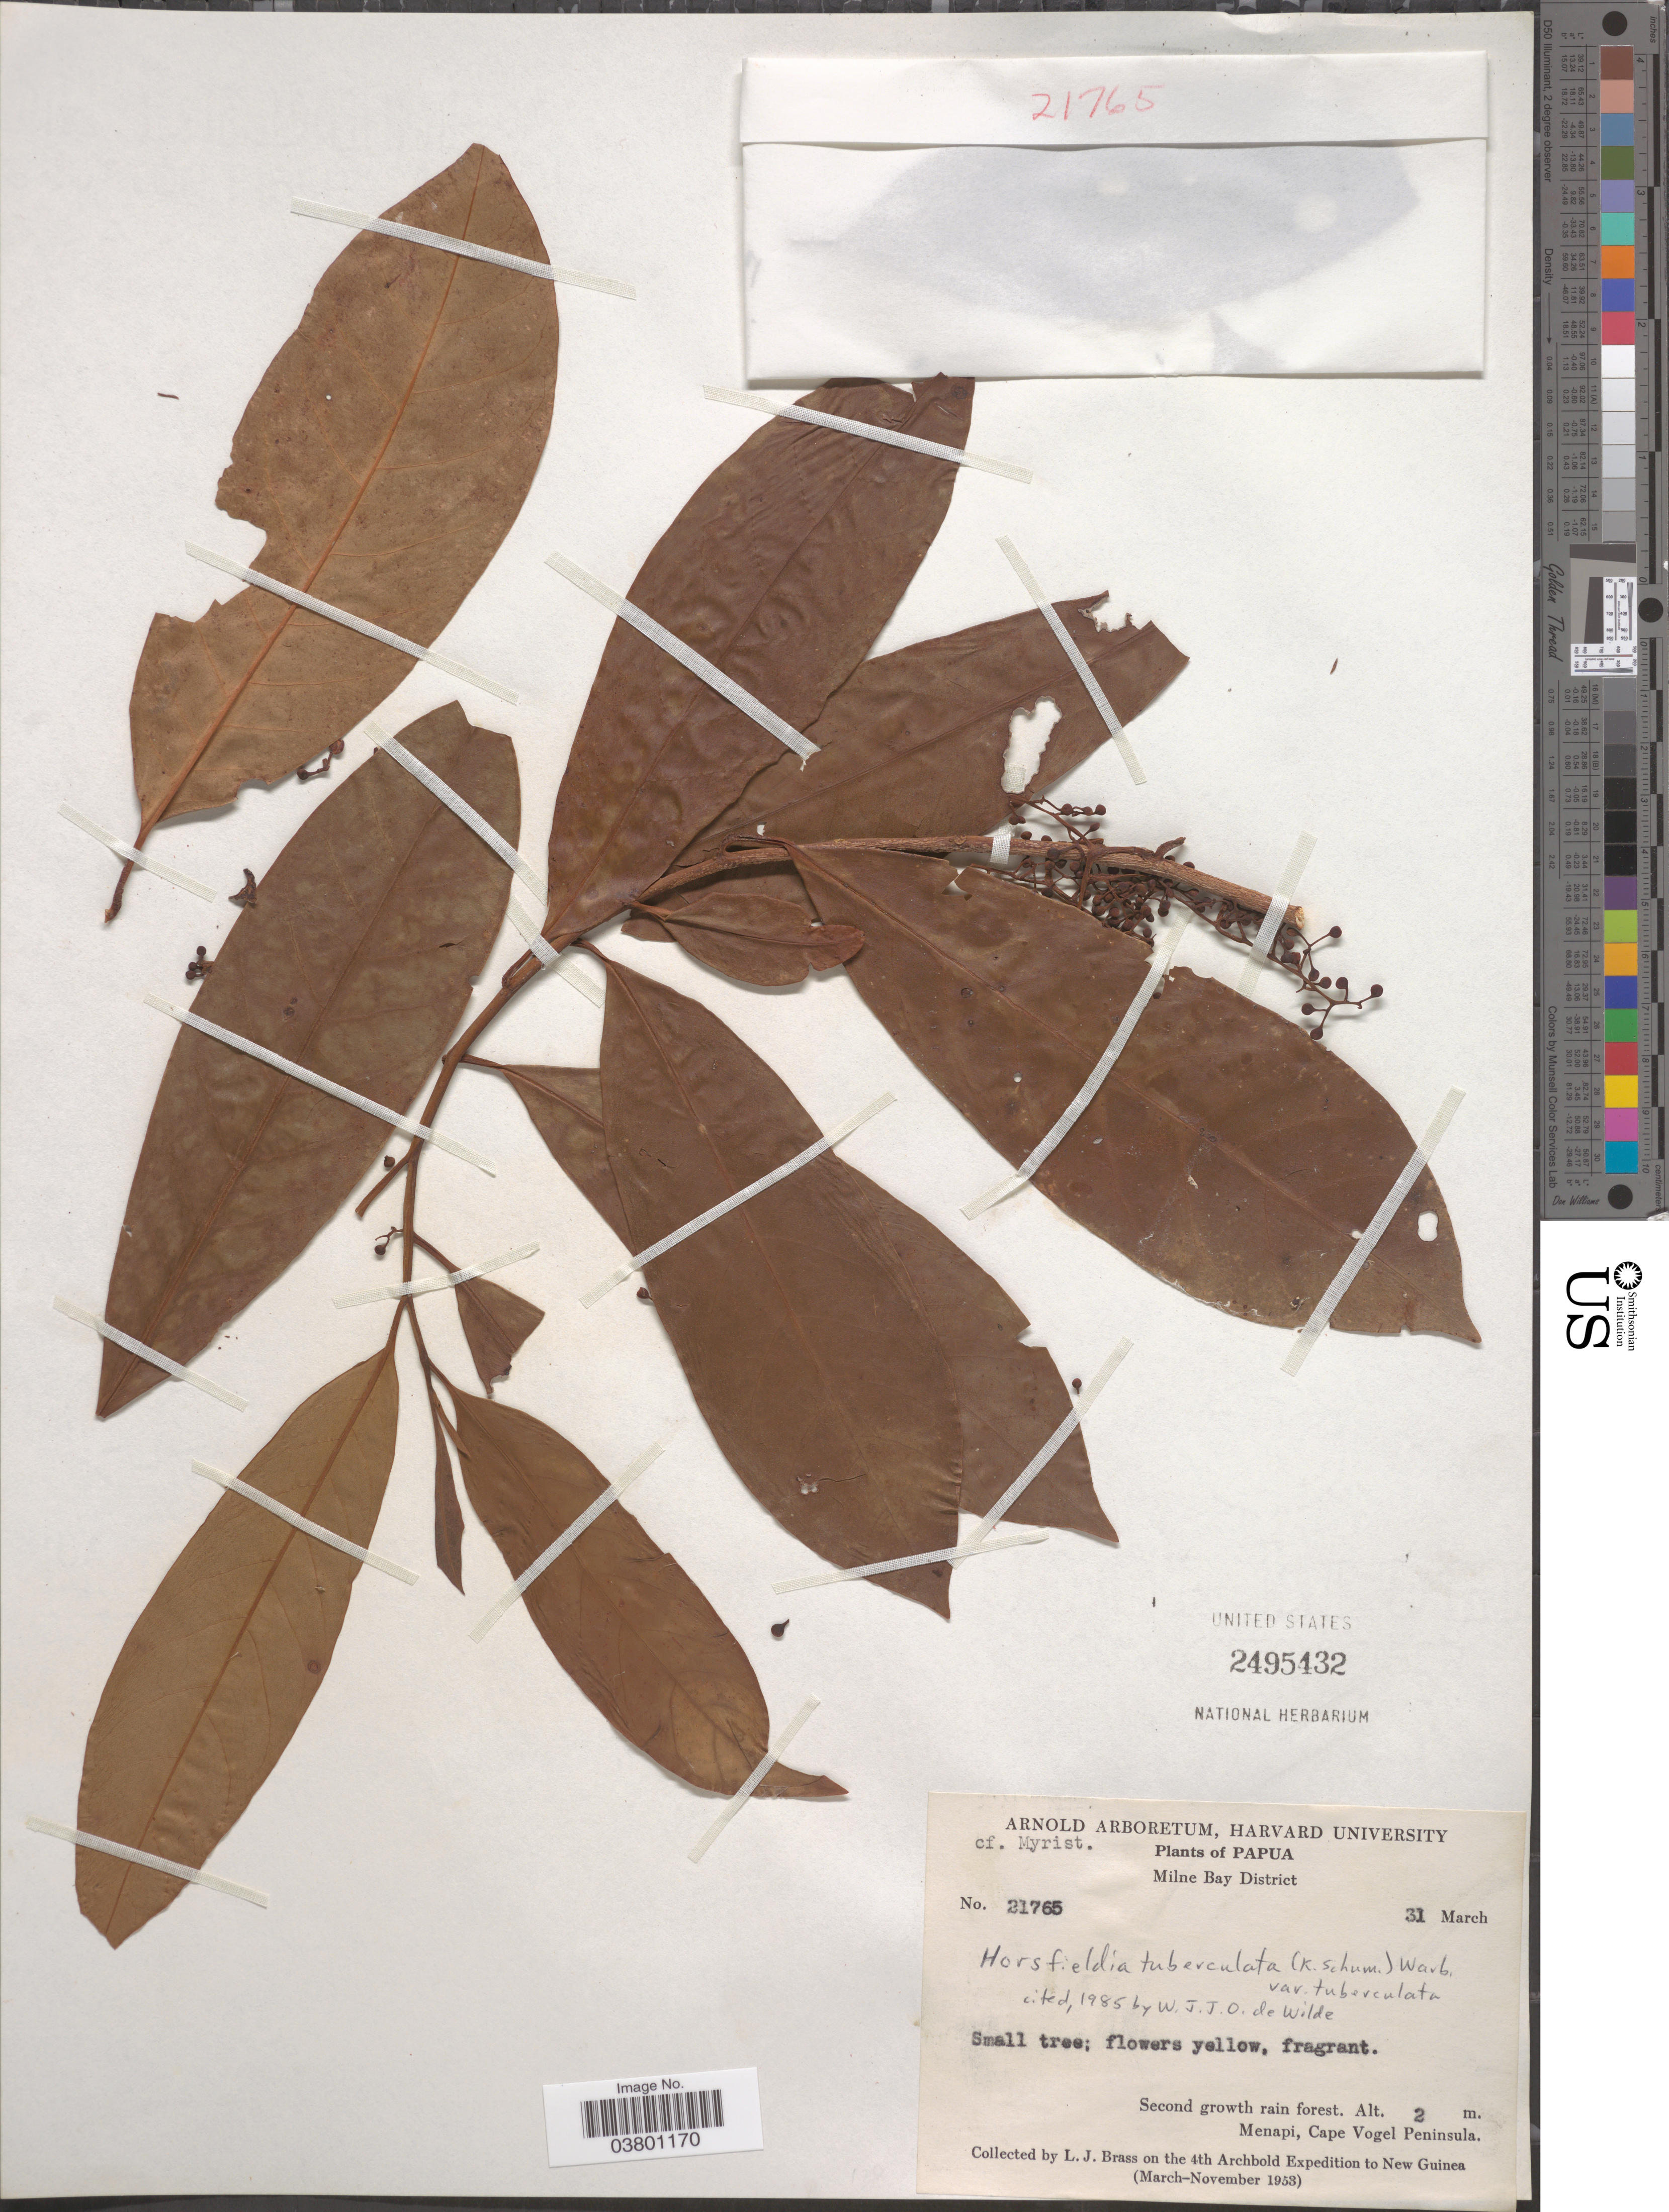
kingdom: Plantae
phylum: Tracheophyta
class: Magnoliopsida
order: Magnoliales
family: Myristicaceae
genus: Horsfieldia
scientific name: Horsfieldia tuberculata var. tuberculata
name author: (K. Schum.) Warb.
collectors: L. J. Brass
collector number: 21765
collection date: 1953-03-31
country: Papua New Guinea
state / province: Milne Bay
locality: Papua. Milne Bay District. Menapi, Cape Vogel Peninsula. New Guinea.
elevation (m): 2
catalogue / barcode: US 2495432